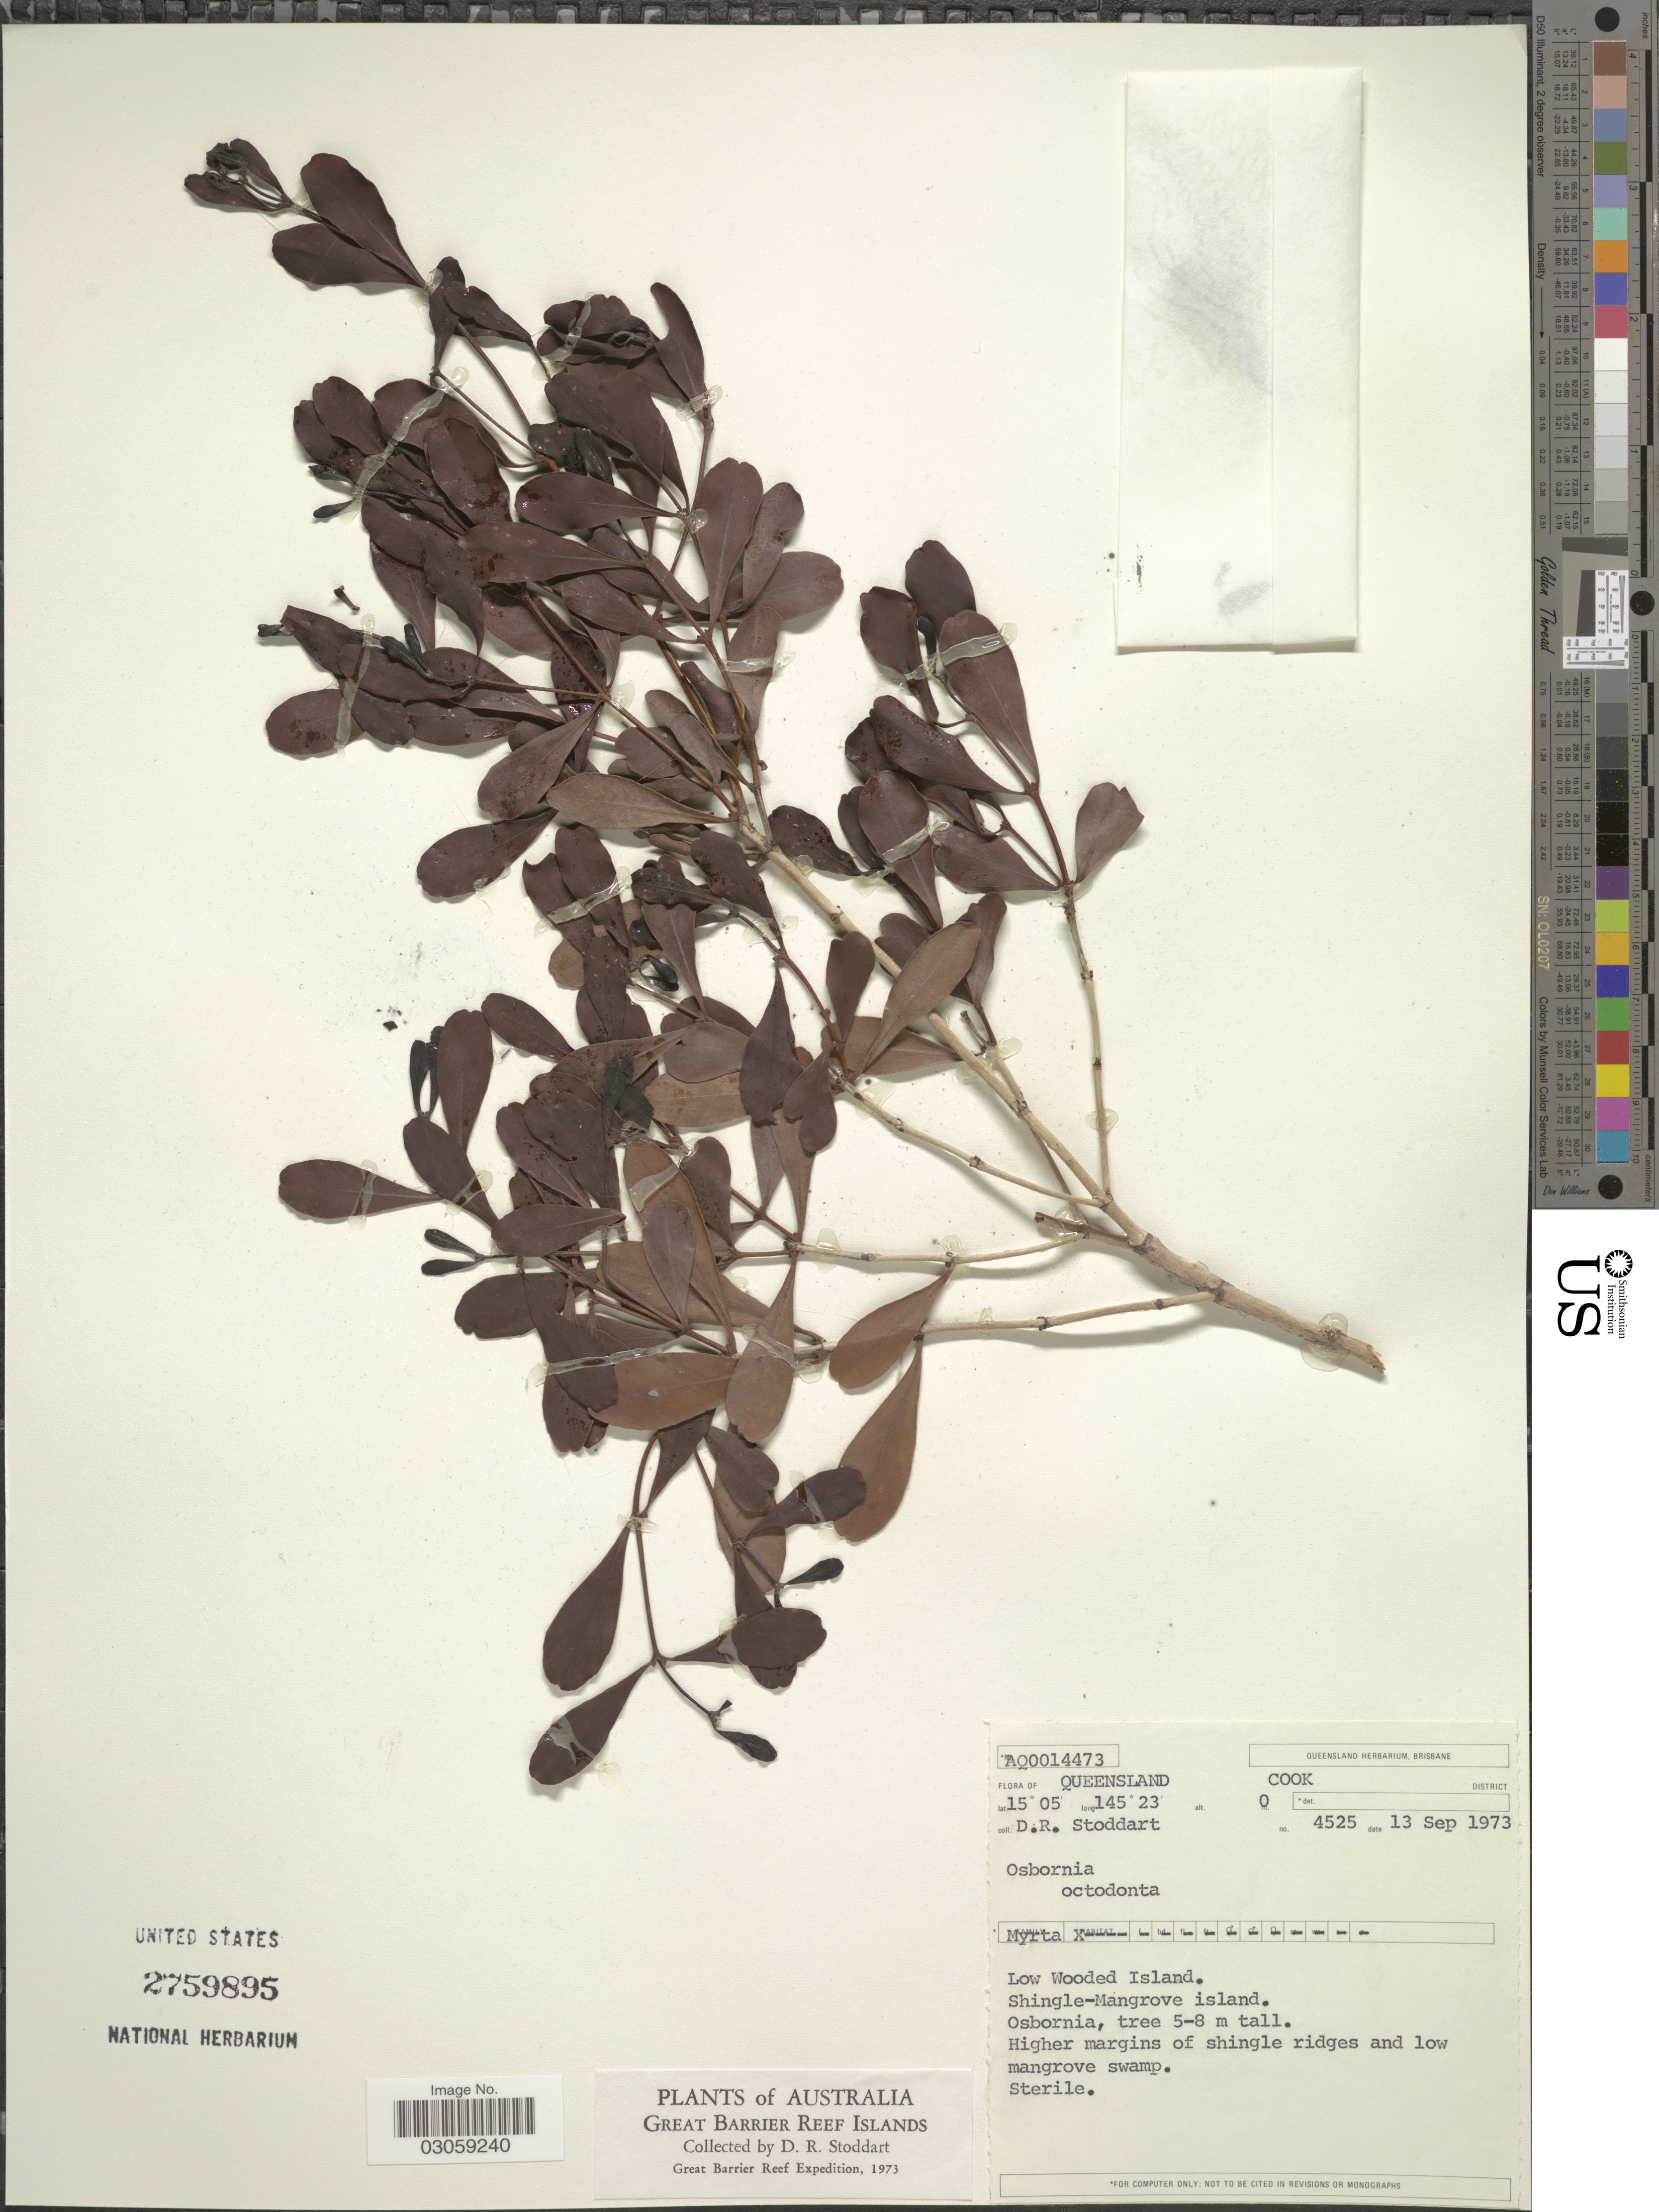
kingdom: Plantae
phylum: Tracheophyta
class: Magnoliopsida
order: Myrtales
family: Myrtaceae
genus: Osbornia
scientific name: Osbornia octodonta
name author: F. Muell.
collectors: D. R. Stoddart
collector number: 4525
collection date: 1973-09-13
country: Australia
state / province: Queensland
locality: Cook District. Low Wooded Island. Shingle-Mangrove island.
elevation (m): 0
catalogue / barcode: US 2759895